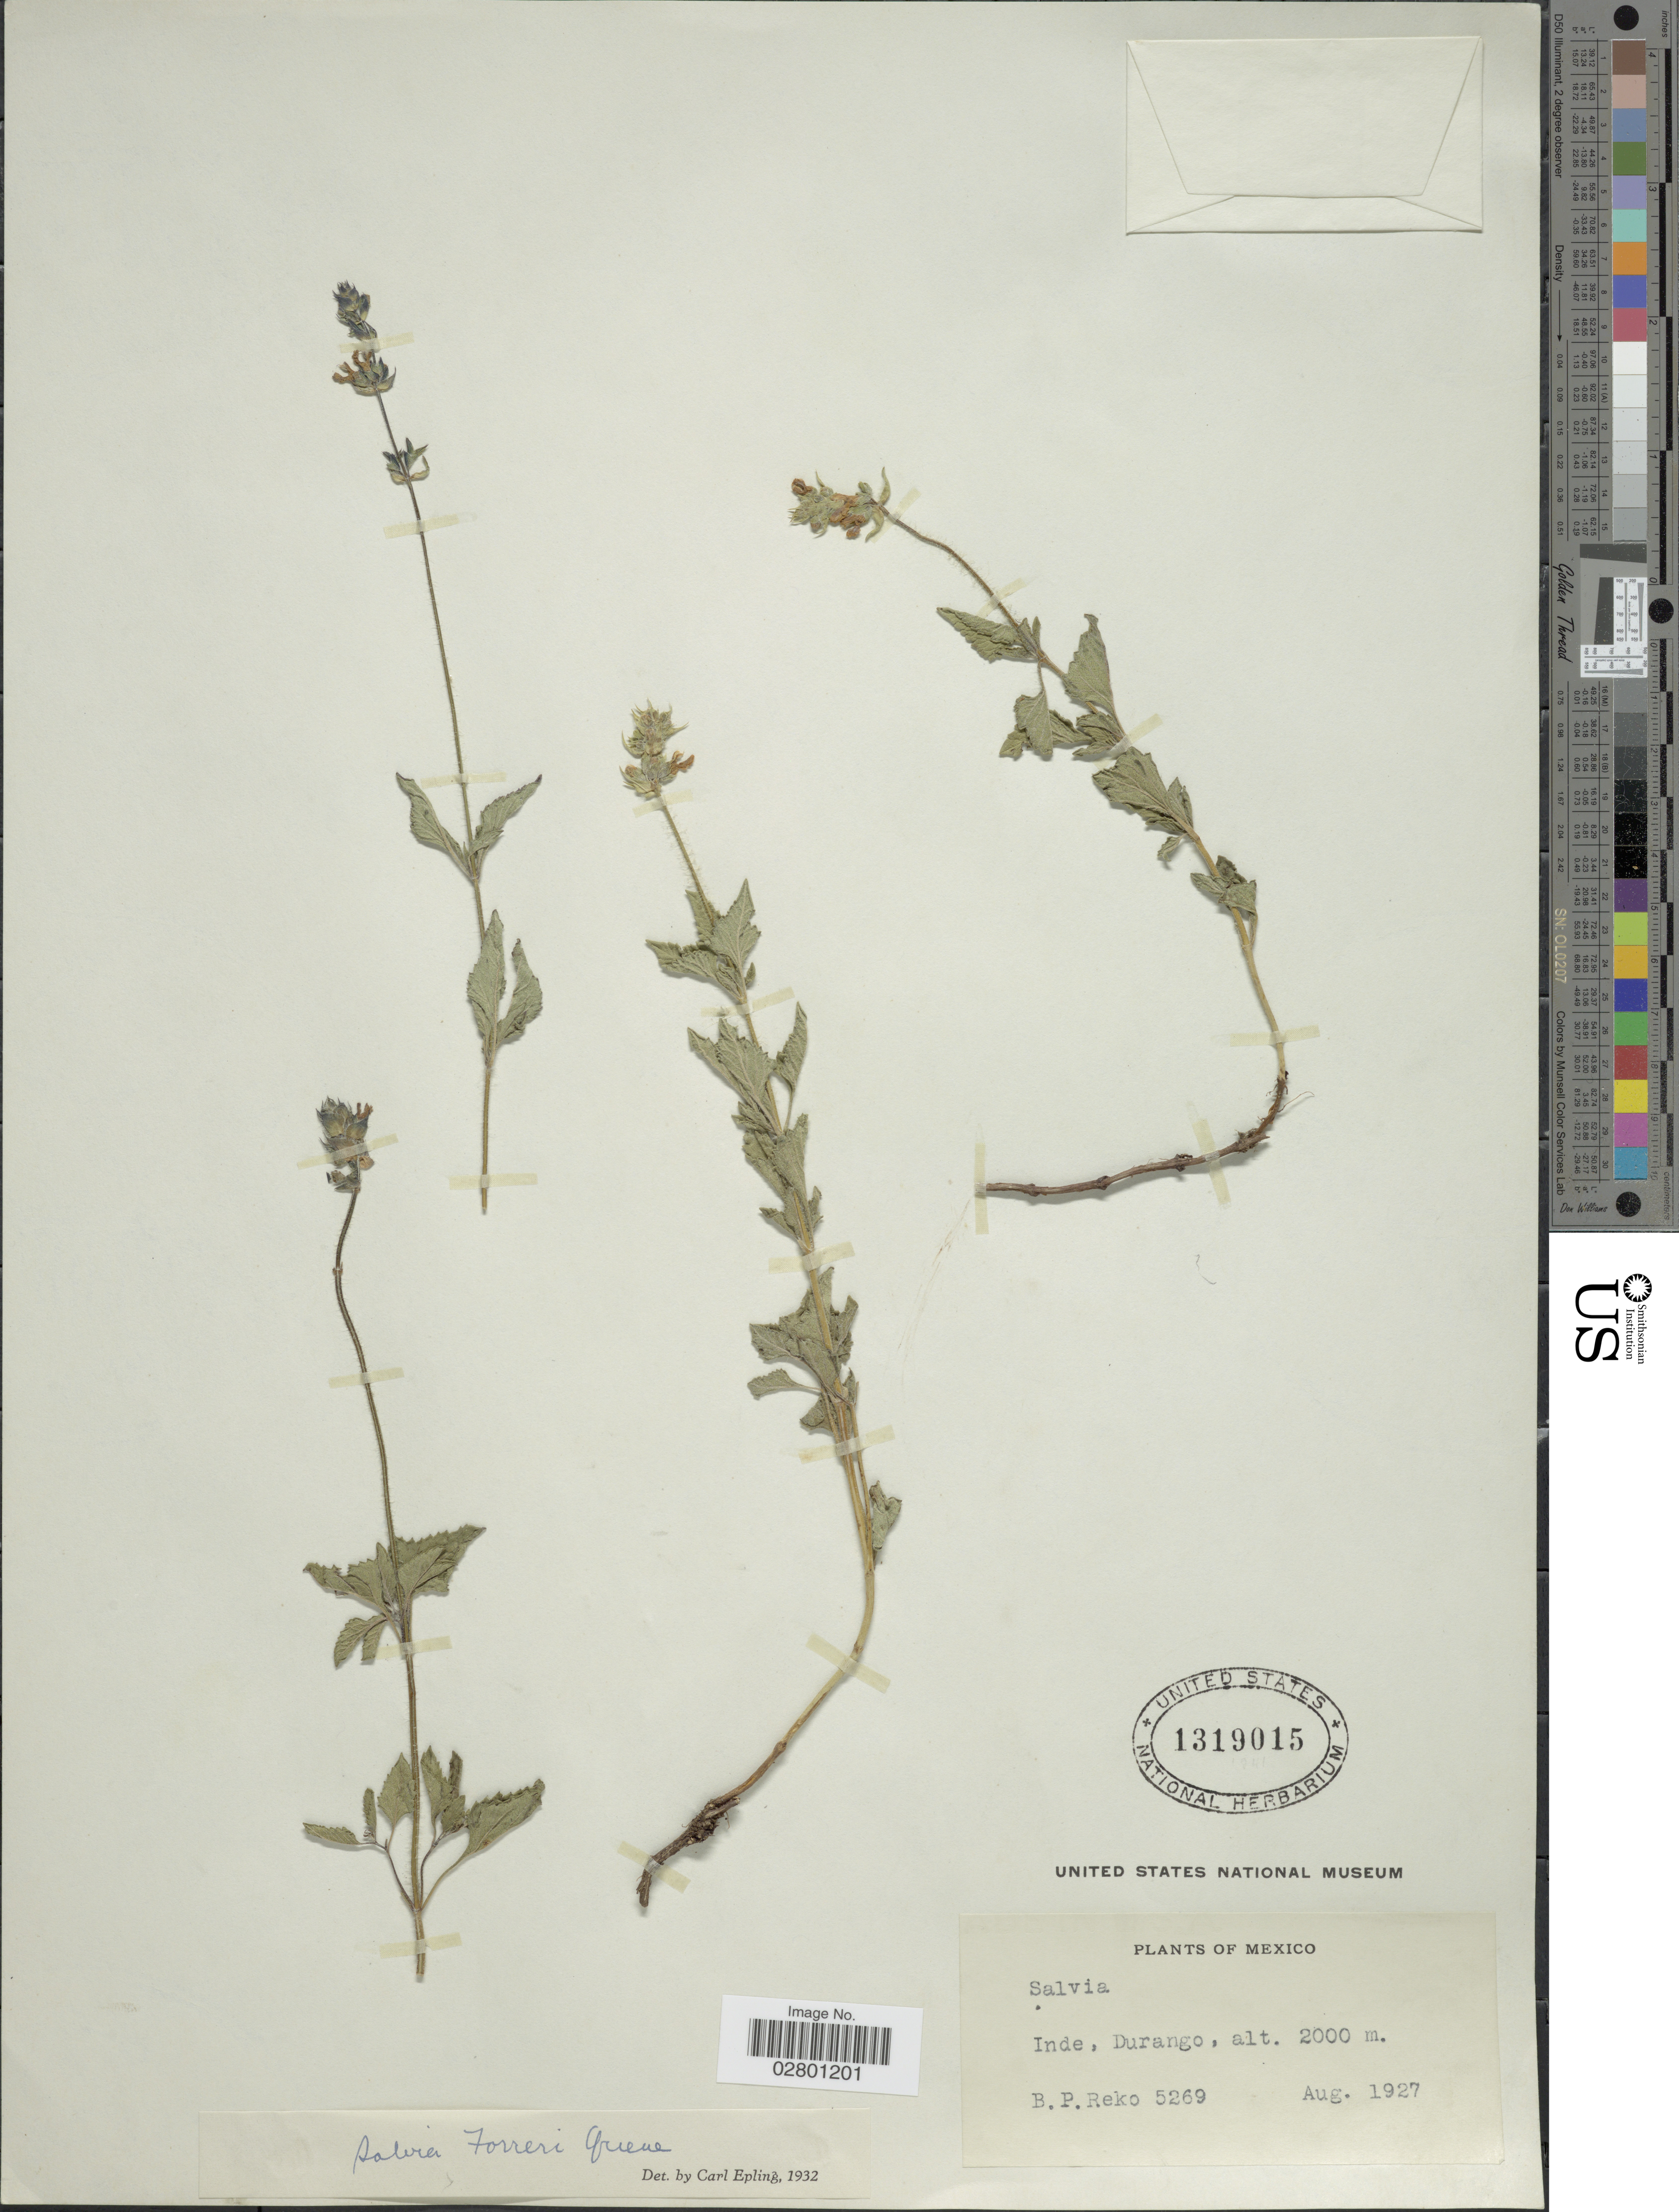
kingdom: Plantae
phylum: Tracheophyta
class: Magnoliopsida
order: Lamiales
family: Lamiaceae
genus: Salvia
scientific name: Salvia forreri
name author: Greene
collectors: B. P. Reko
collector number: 5269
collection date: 1927-08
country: Mexico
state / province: Durango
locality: Inde.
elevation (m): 2000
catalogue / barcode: US 1319015